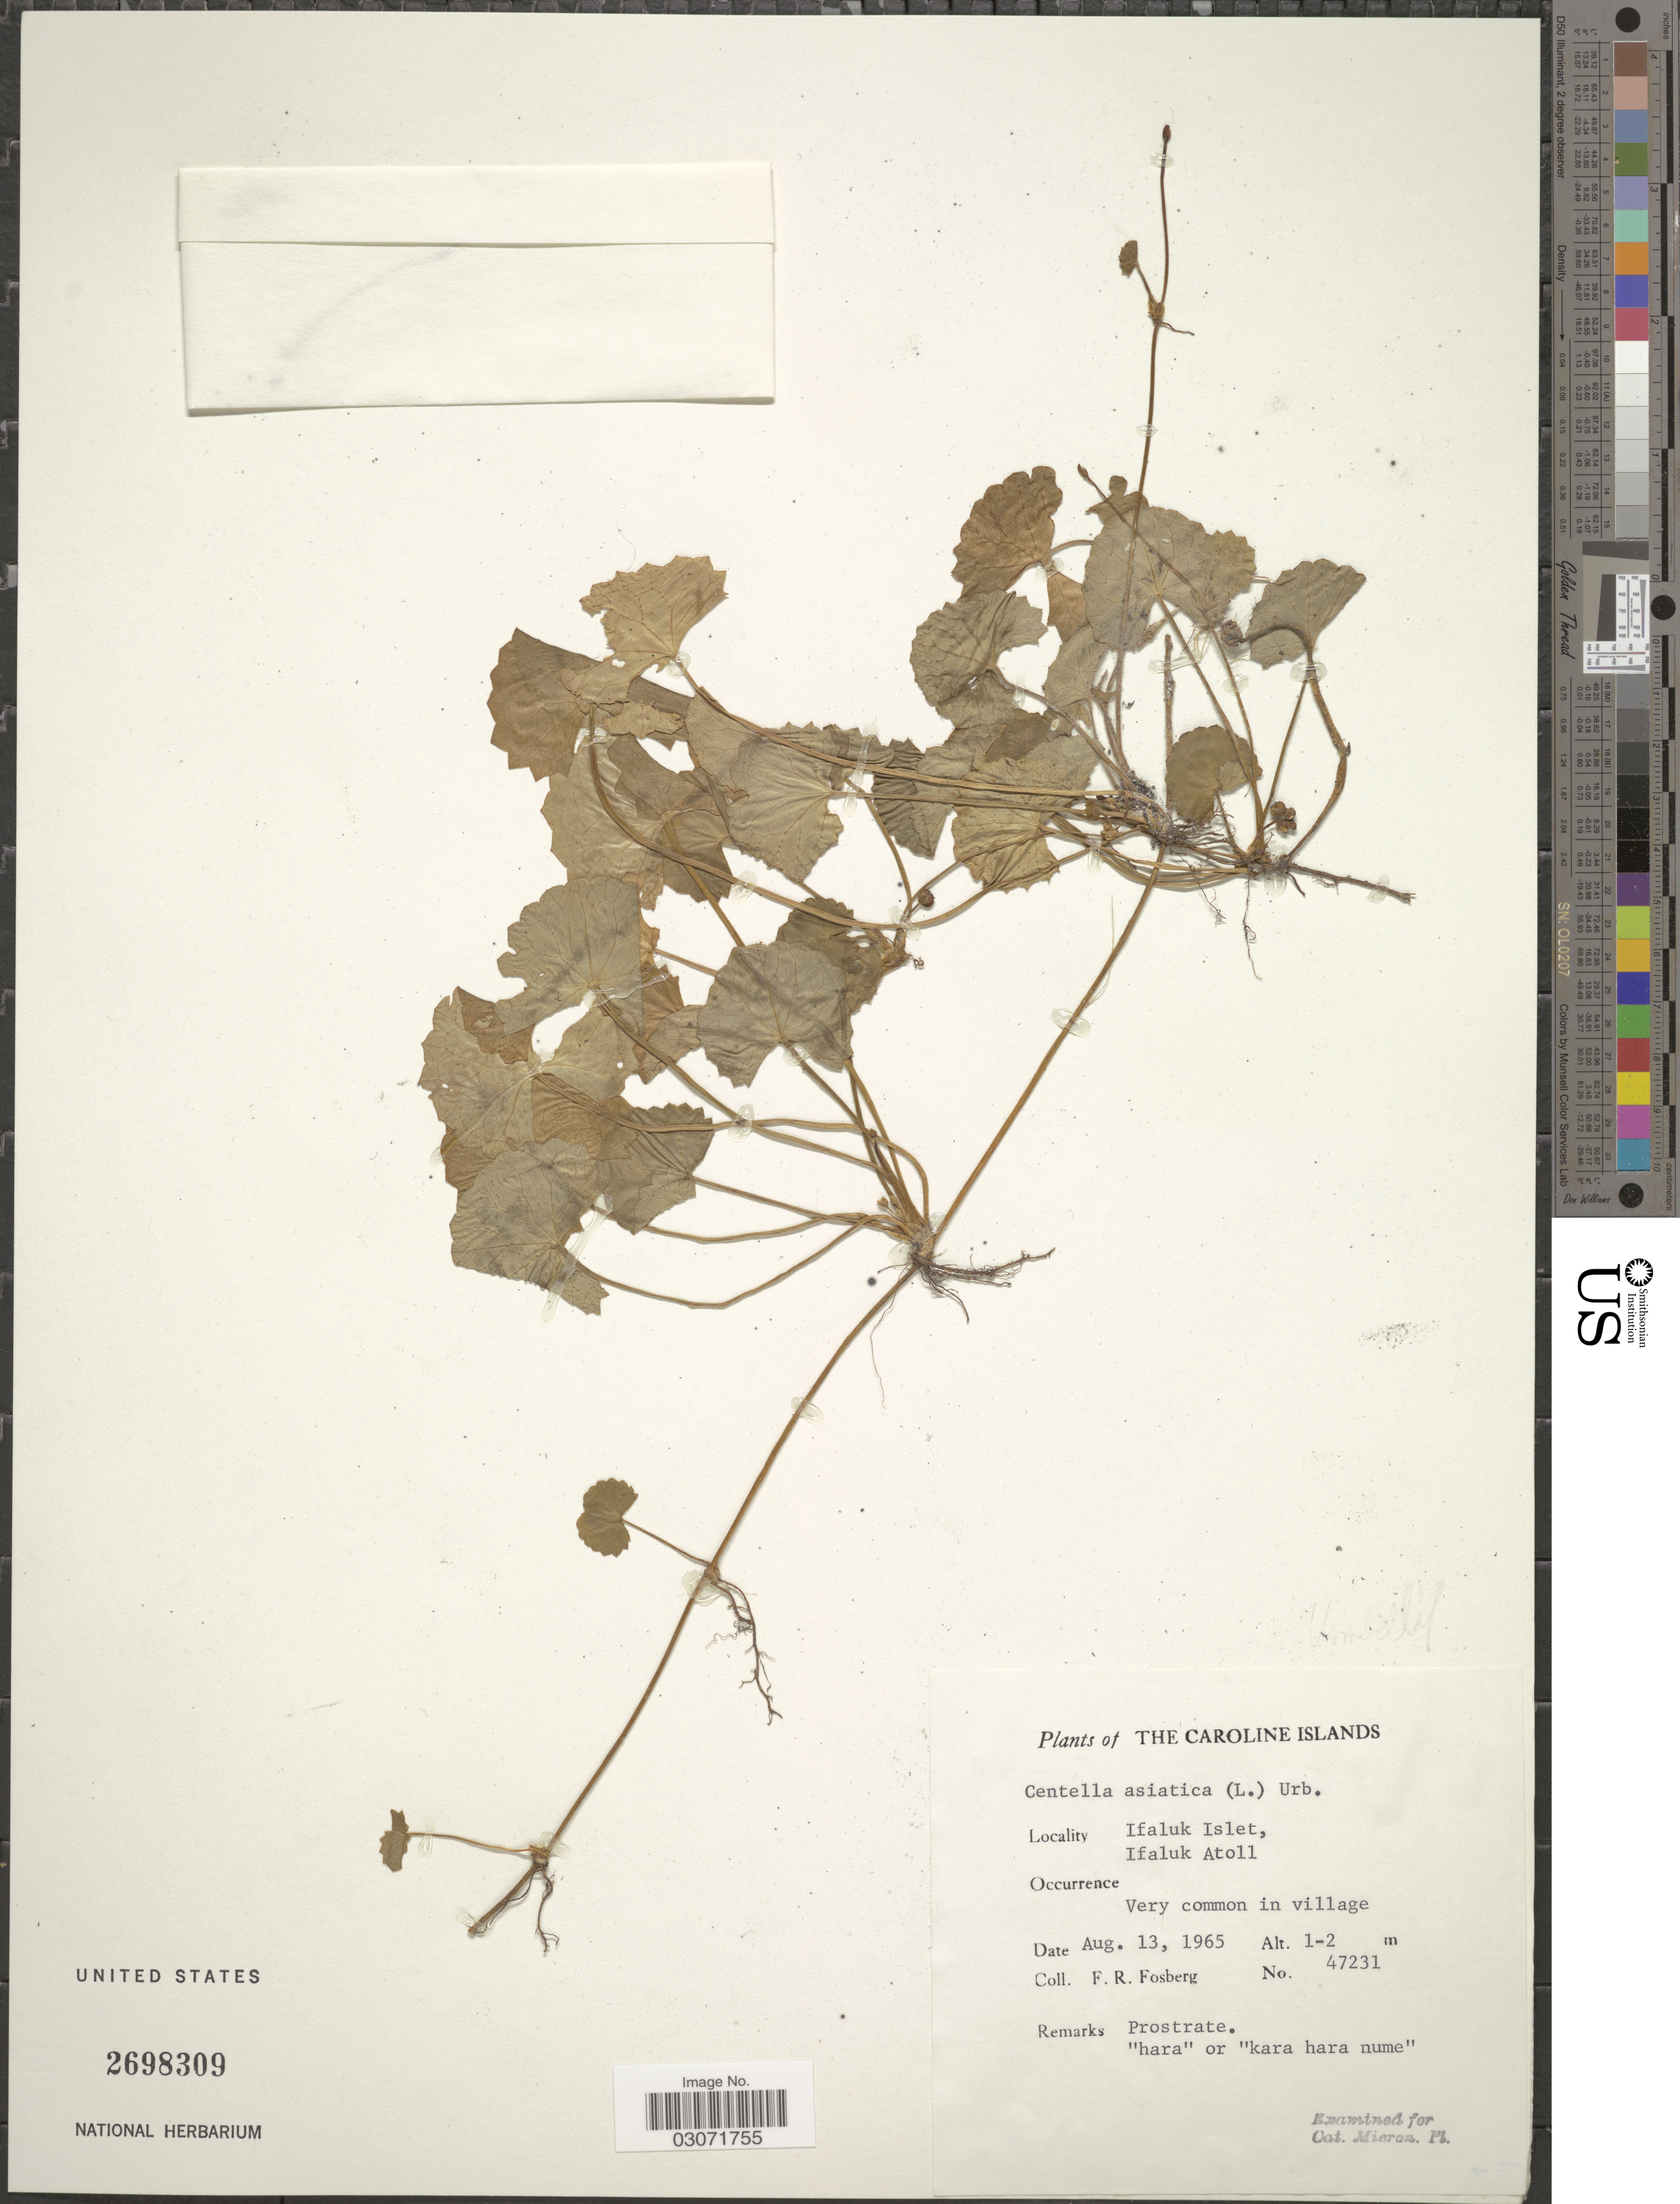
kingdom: Plantae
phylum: Tracheophyta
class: Magnoliopsida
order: Apiales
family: Apiaceae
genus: Centella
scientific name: Centella asiatica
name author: (L.) Urb.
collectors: F. R. Fosberg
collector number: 47231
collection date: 1965-08-13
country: Micronesia, Federated States of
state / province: Yap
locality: The Caroline Islands. Ifaluk Islet, Ifaluk Atoll.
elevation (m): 1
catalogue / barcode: US 2698309